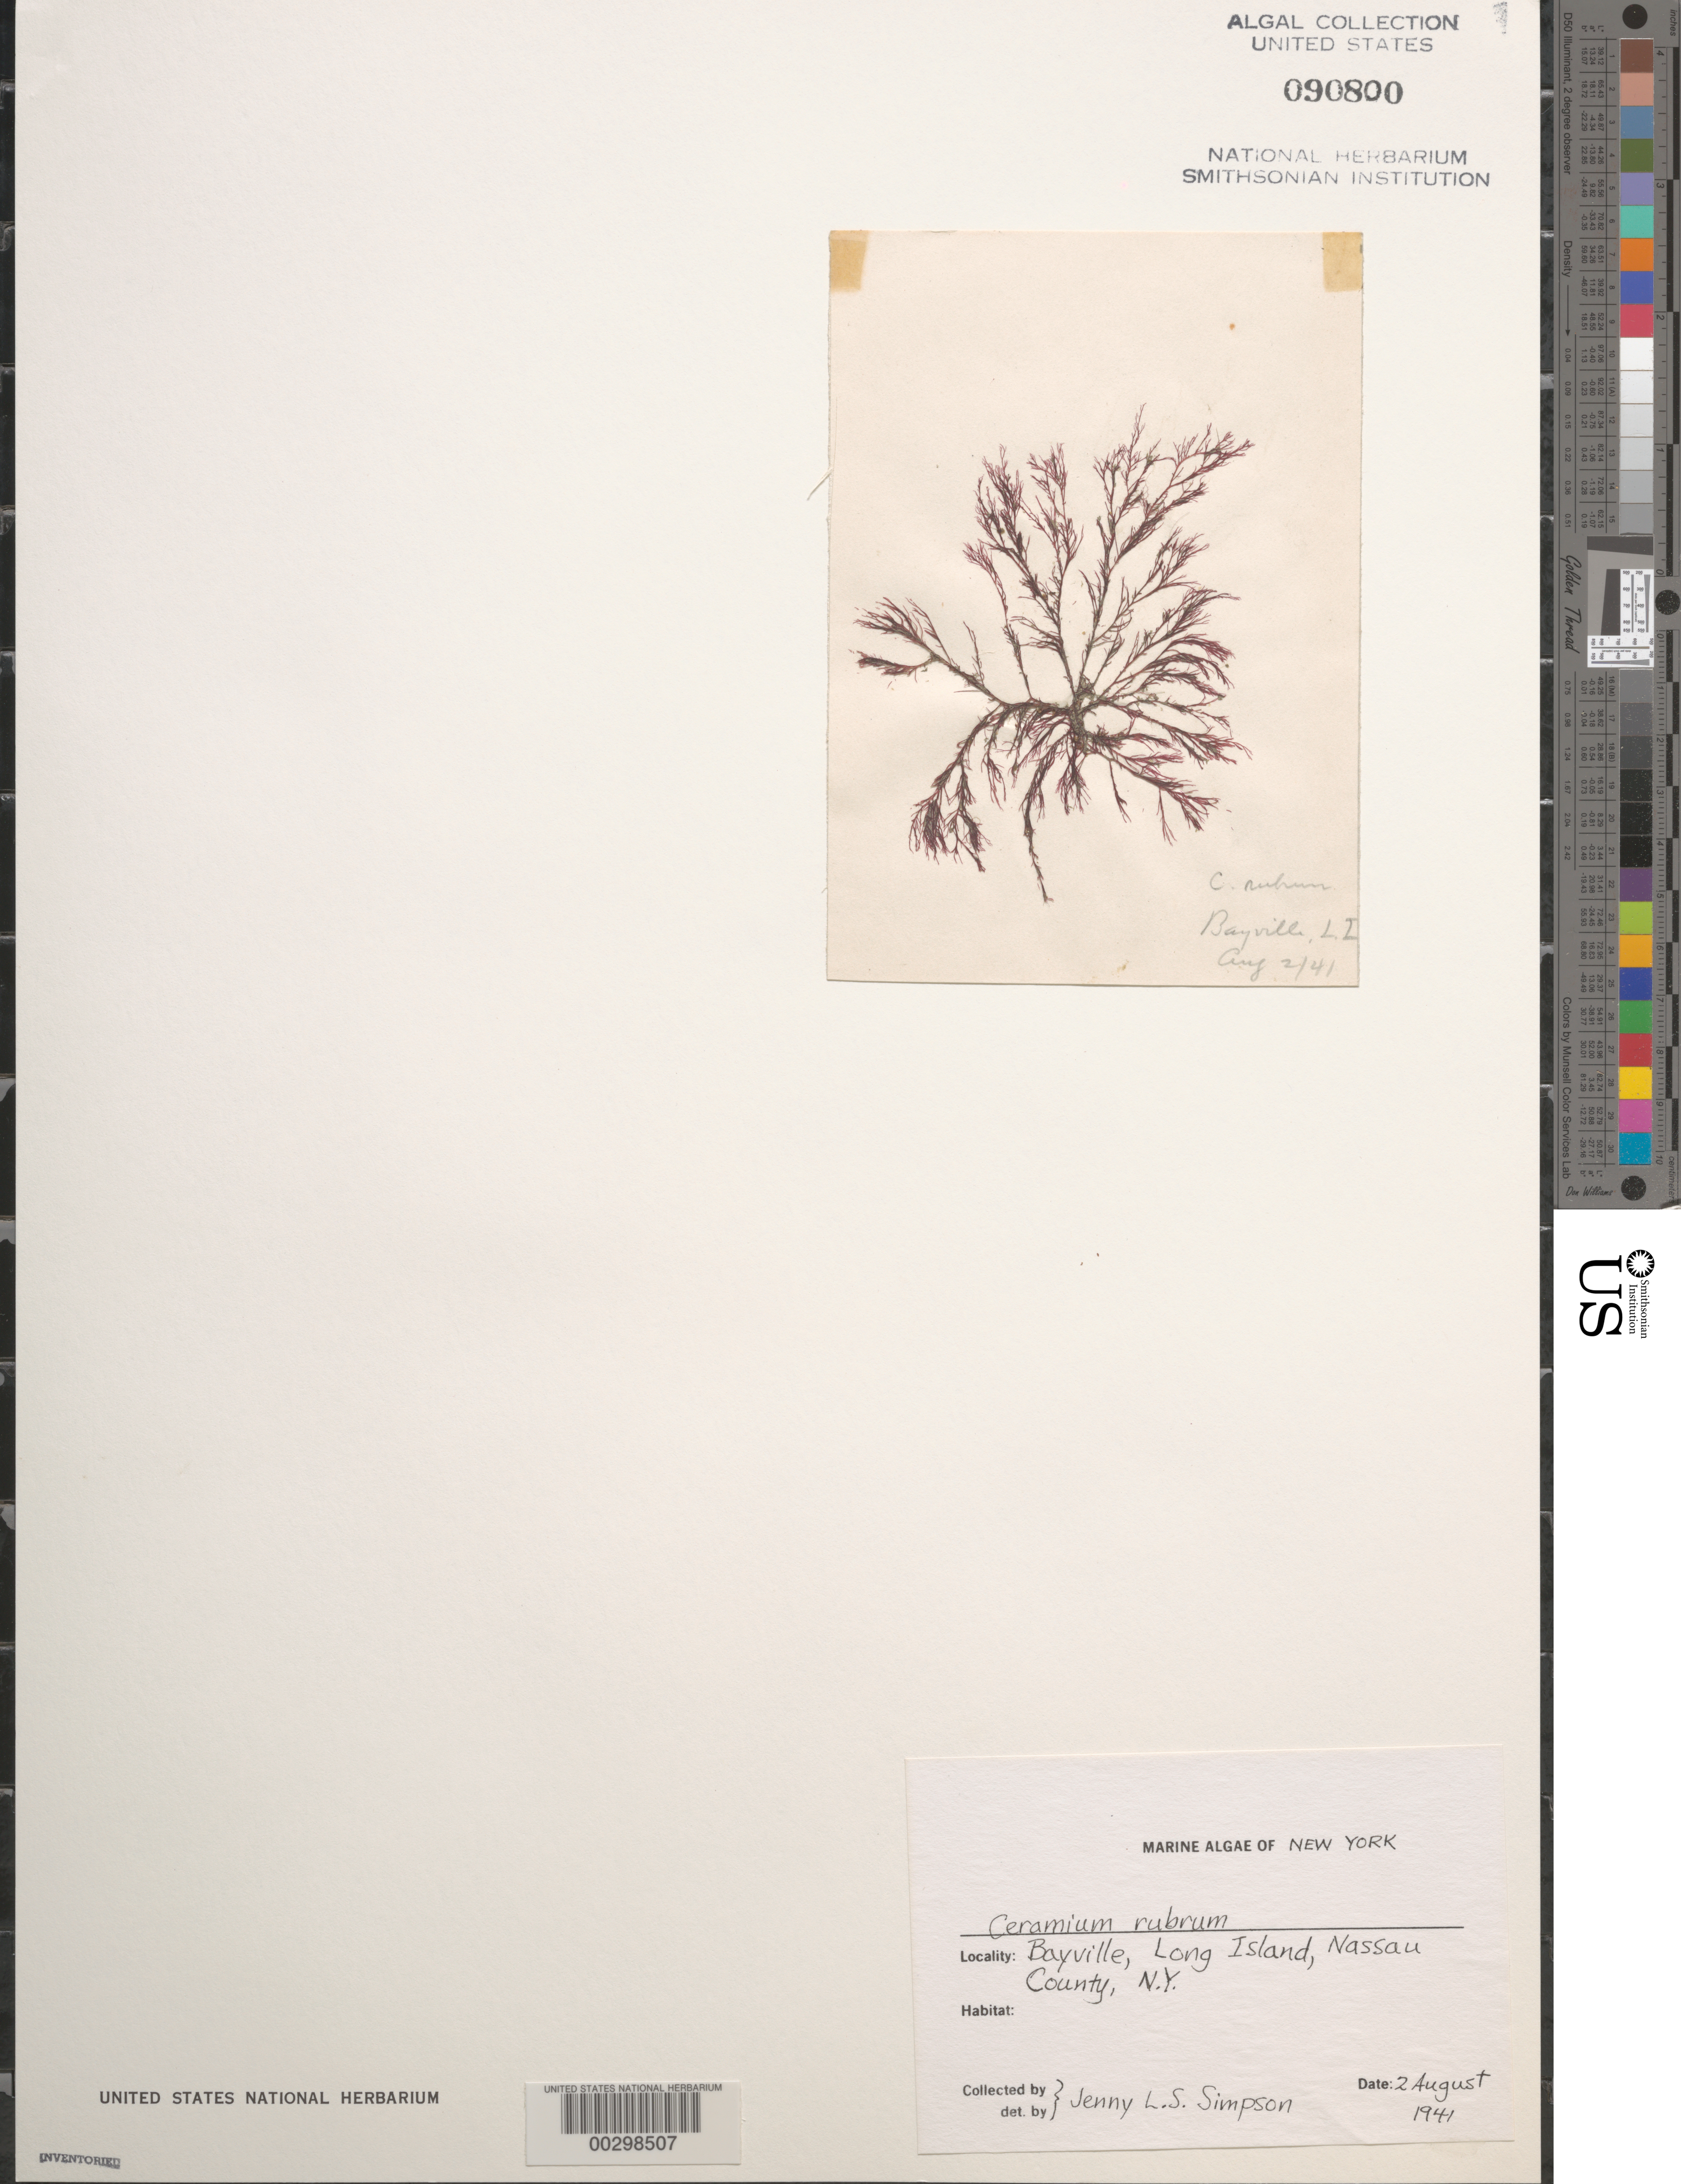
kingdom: Plantae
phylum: Rhodophyta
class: Florideophyceae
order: Ceramiales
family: Ceramiaceae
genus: Ceramium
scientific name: Ceramium rubrum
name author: C. Agardh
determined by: Simpson, J. L. S.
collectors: J. Simpson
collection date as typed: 02 Aug 1941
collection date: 1941-08-02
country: United States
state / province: New York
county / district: Nassau County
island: Long Island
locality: Bayville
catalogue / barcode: US 90800